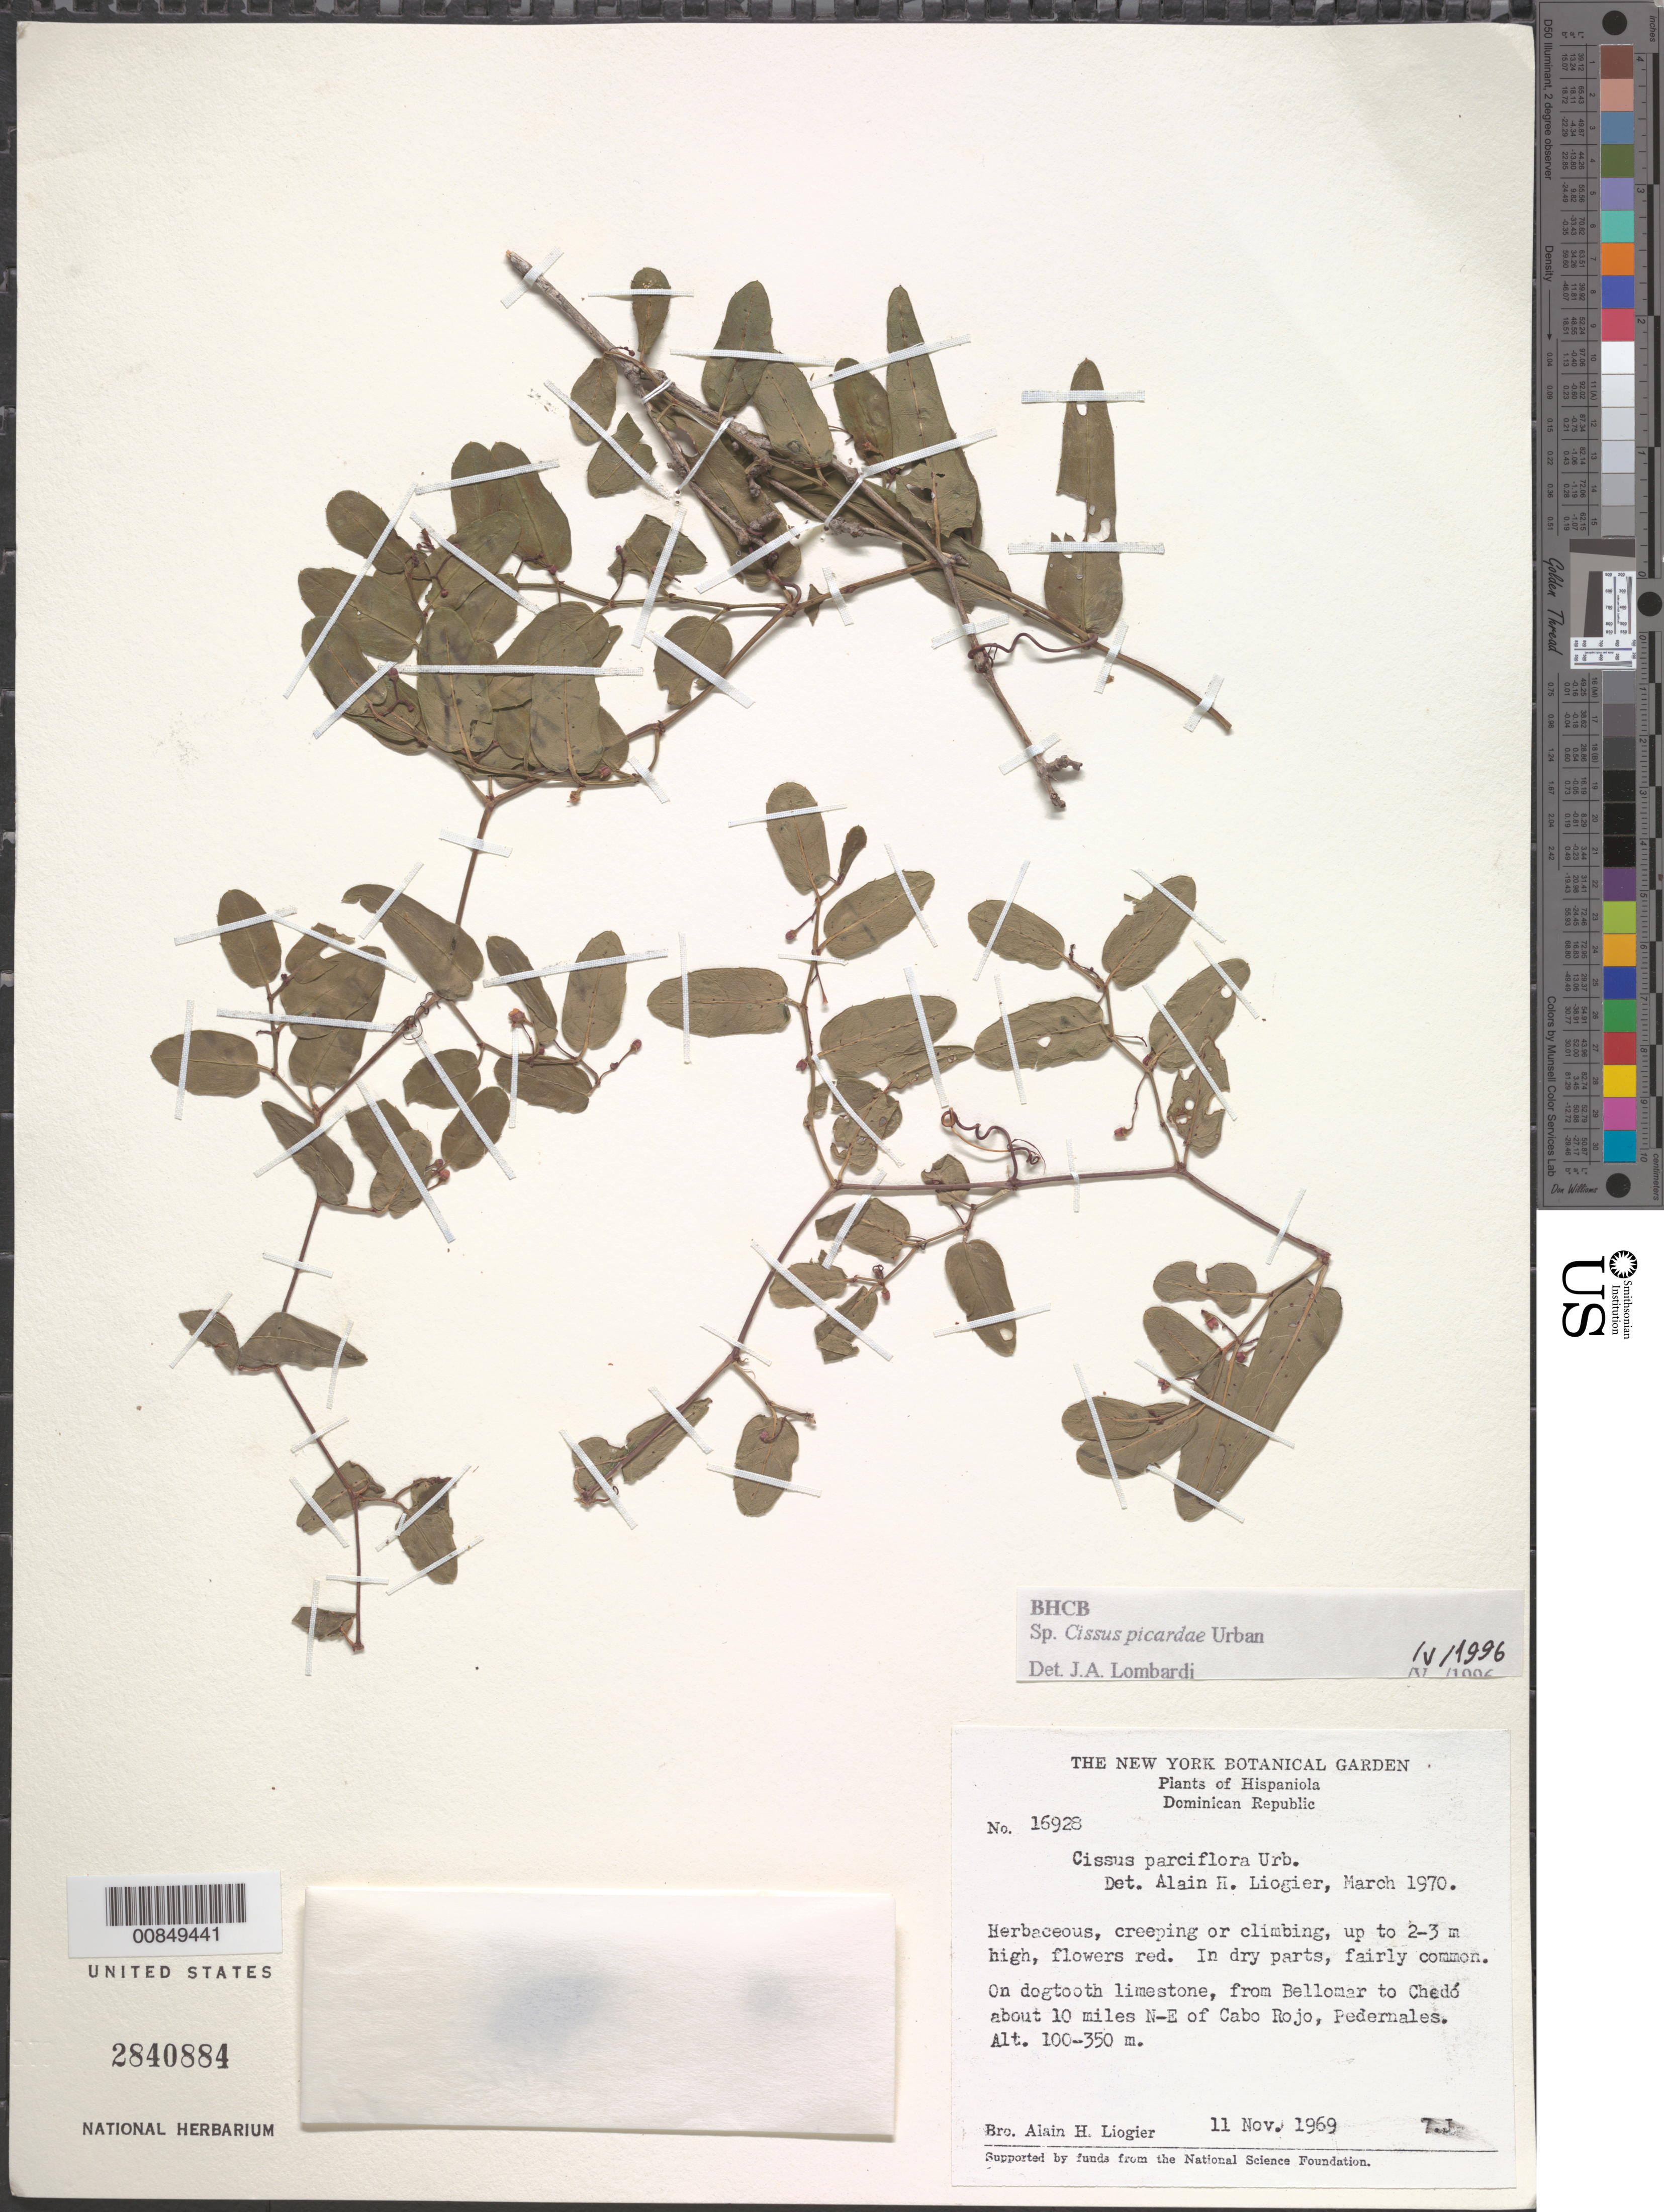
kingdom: Plantae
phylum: Tracheophyta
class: Magnoliopsida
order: Vitales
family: Vitaceae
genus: Cissus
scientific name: Cissus picardae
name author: Urb.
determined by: Lombardi, Julio A.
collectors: A. H. Liogier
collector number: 16928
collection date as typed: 11 Nov 1969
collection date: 1969-11-11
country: Dominican Republic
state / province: Pedernales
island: Hispaniola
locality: From Bellomar to Chedó, about 10 miles NE of Cabo Rojo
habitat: In dry parts on dogtooth limestone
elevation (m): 100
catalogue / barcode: US 2840884